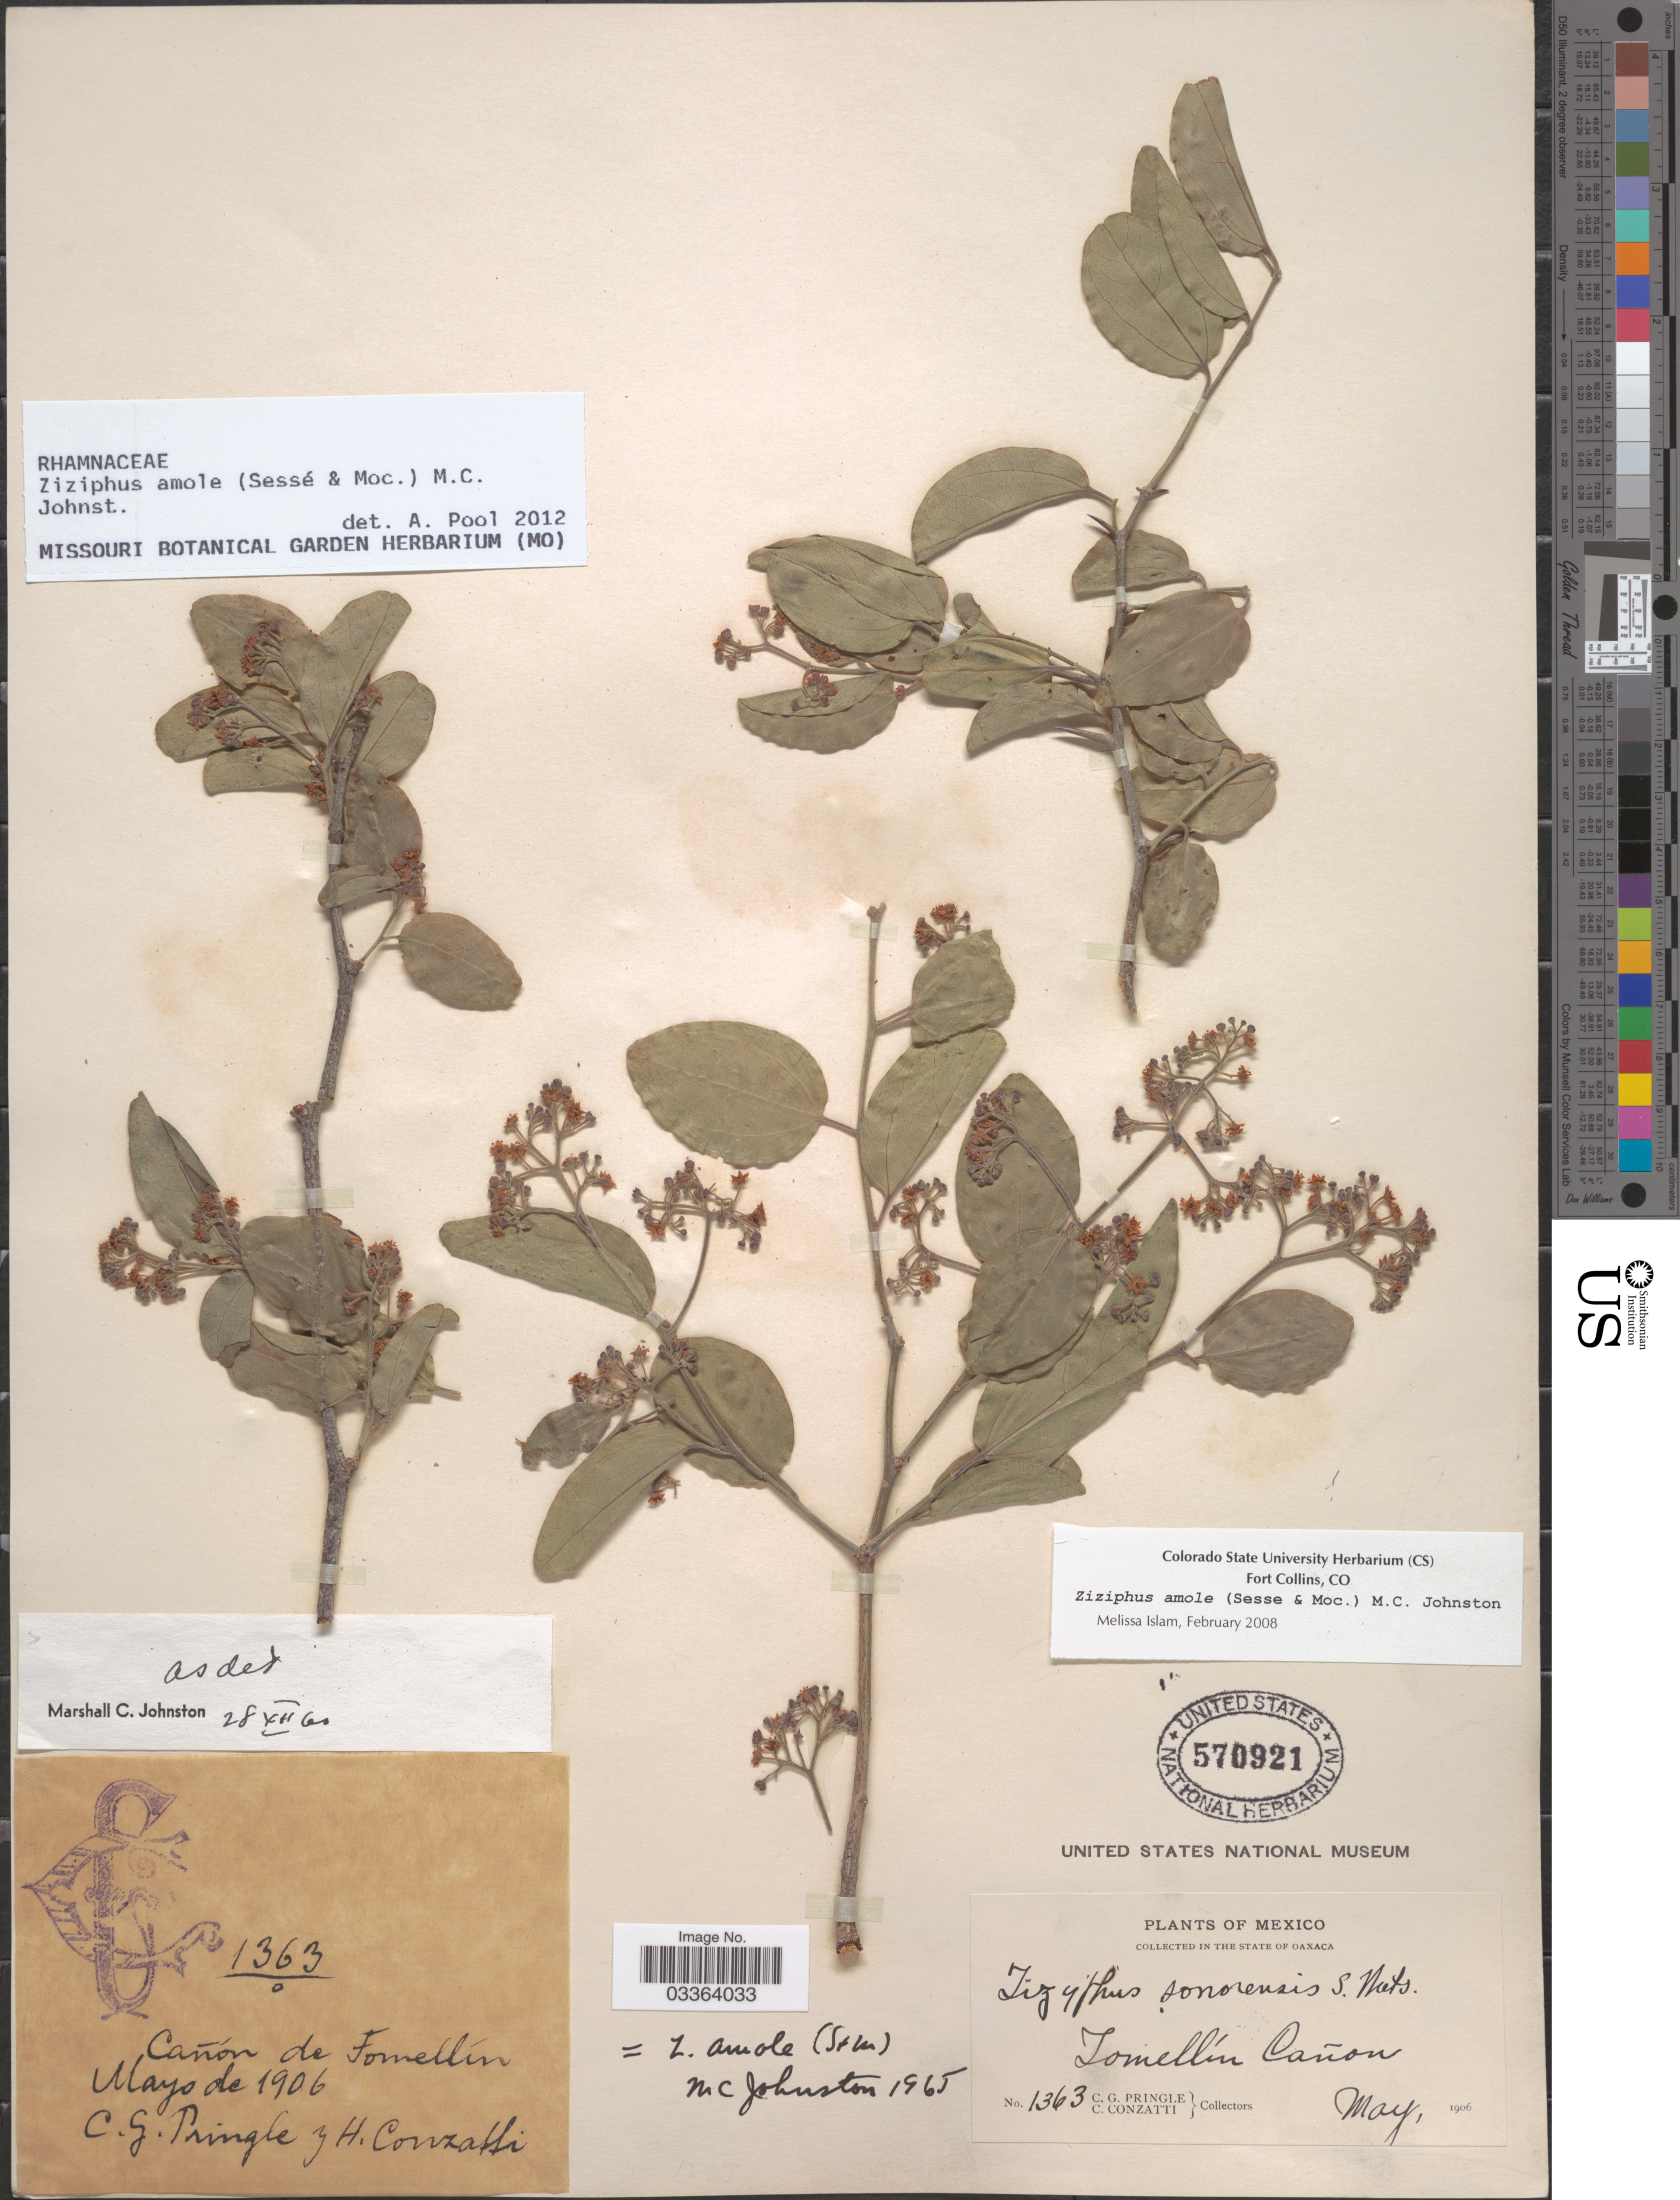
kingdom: Plantae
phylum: Tracheophyta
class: Magnoliopsida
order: Rosales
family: Rhamnaceae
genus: Sarcomphalus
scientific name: Sarcomphalus amole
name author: (Sessé & Moc.) Hauenschild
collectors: C. G. Pringle, C. Conzatti & H. Conzatti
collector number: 1363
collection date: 1906-05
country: Mexico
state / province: Oaxaca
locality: Tomellín Cañon.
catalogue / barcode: US 570921